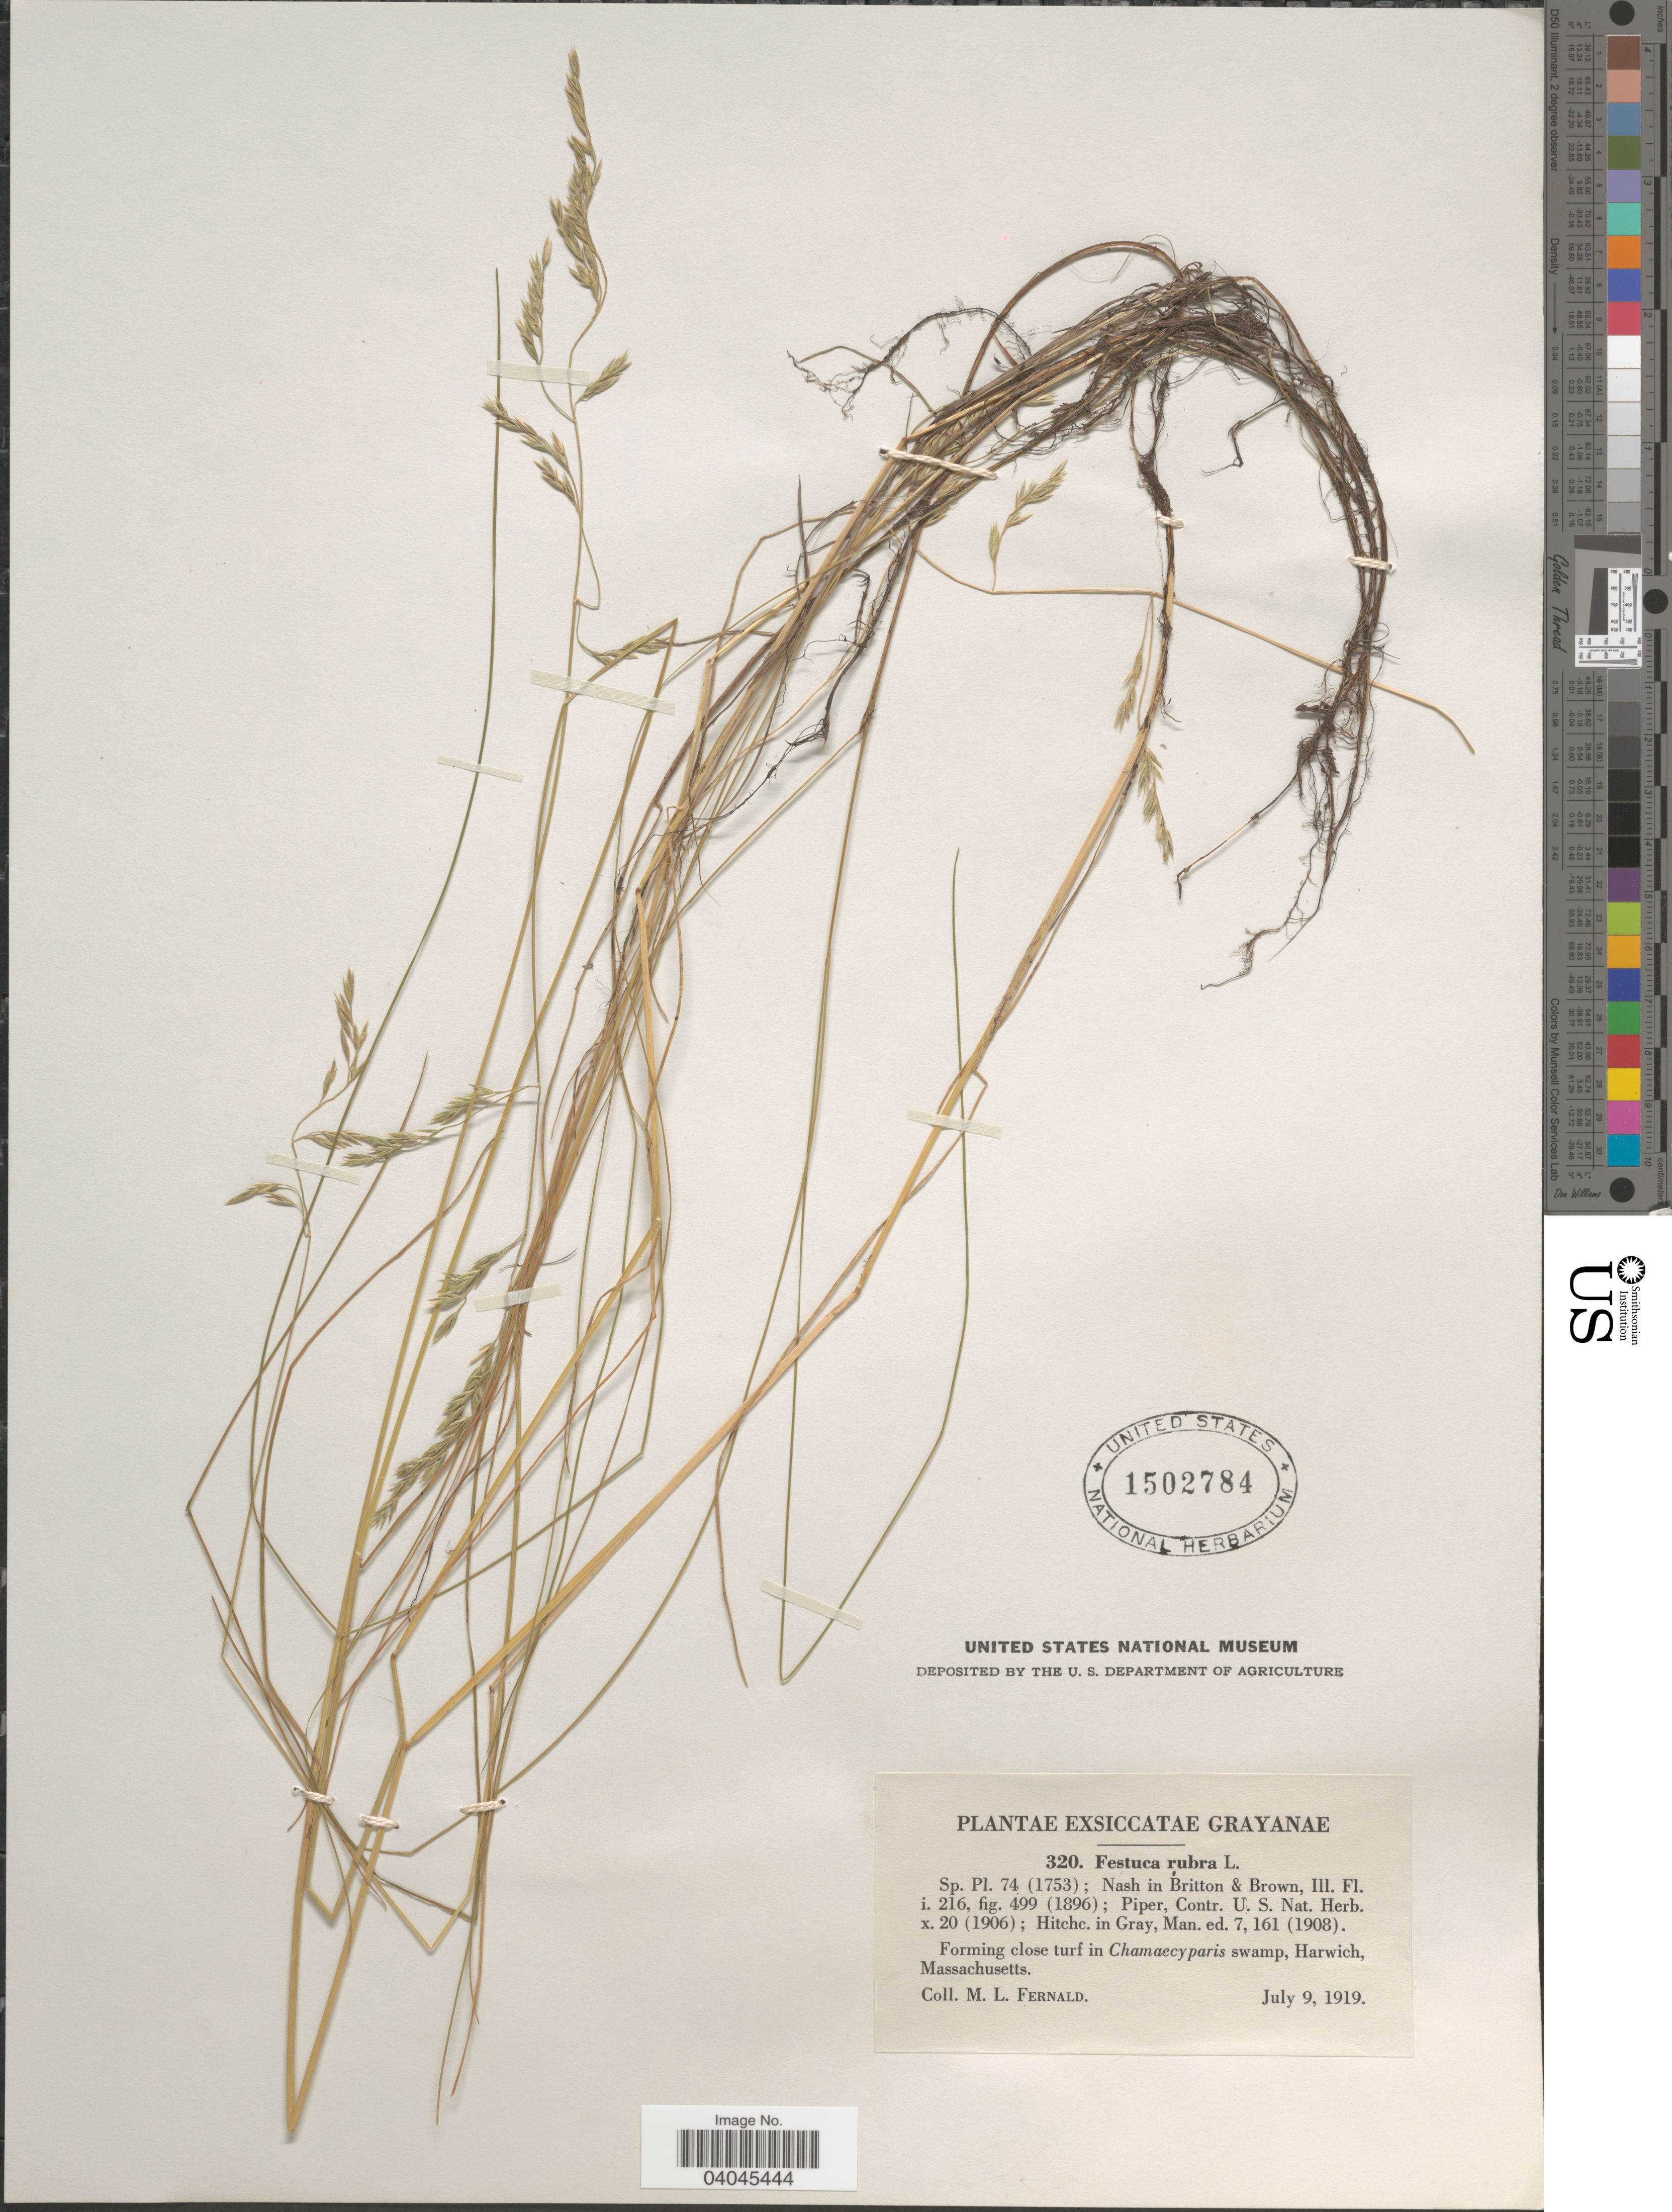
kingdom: Plantae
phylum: Tracheophyta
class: Liliopsida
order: Poales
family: Poaceae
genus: Festuca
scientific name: Festuca rubra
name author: L.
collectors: M. L. Fernald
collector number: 320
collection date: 1919-07-09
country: United States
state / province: Massachusetts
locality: Harwich.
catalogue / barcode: US 1502784